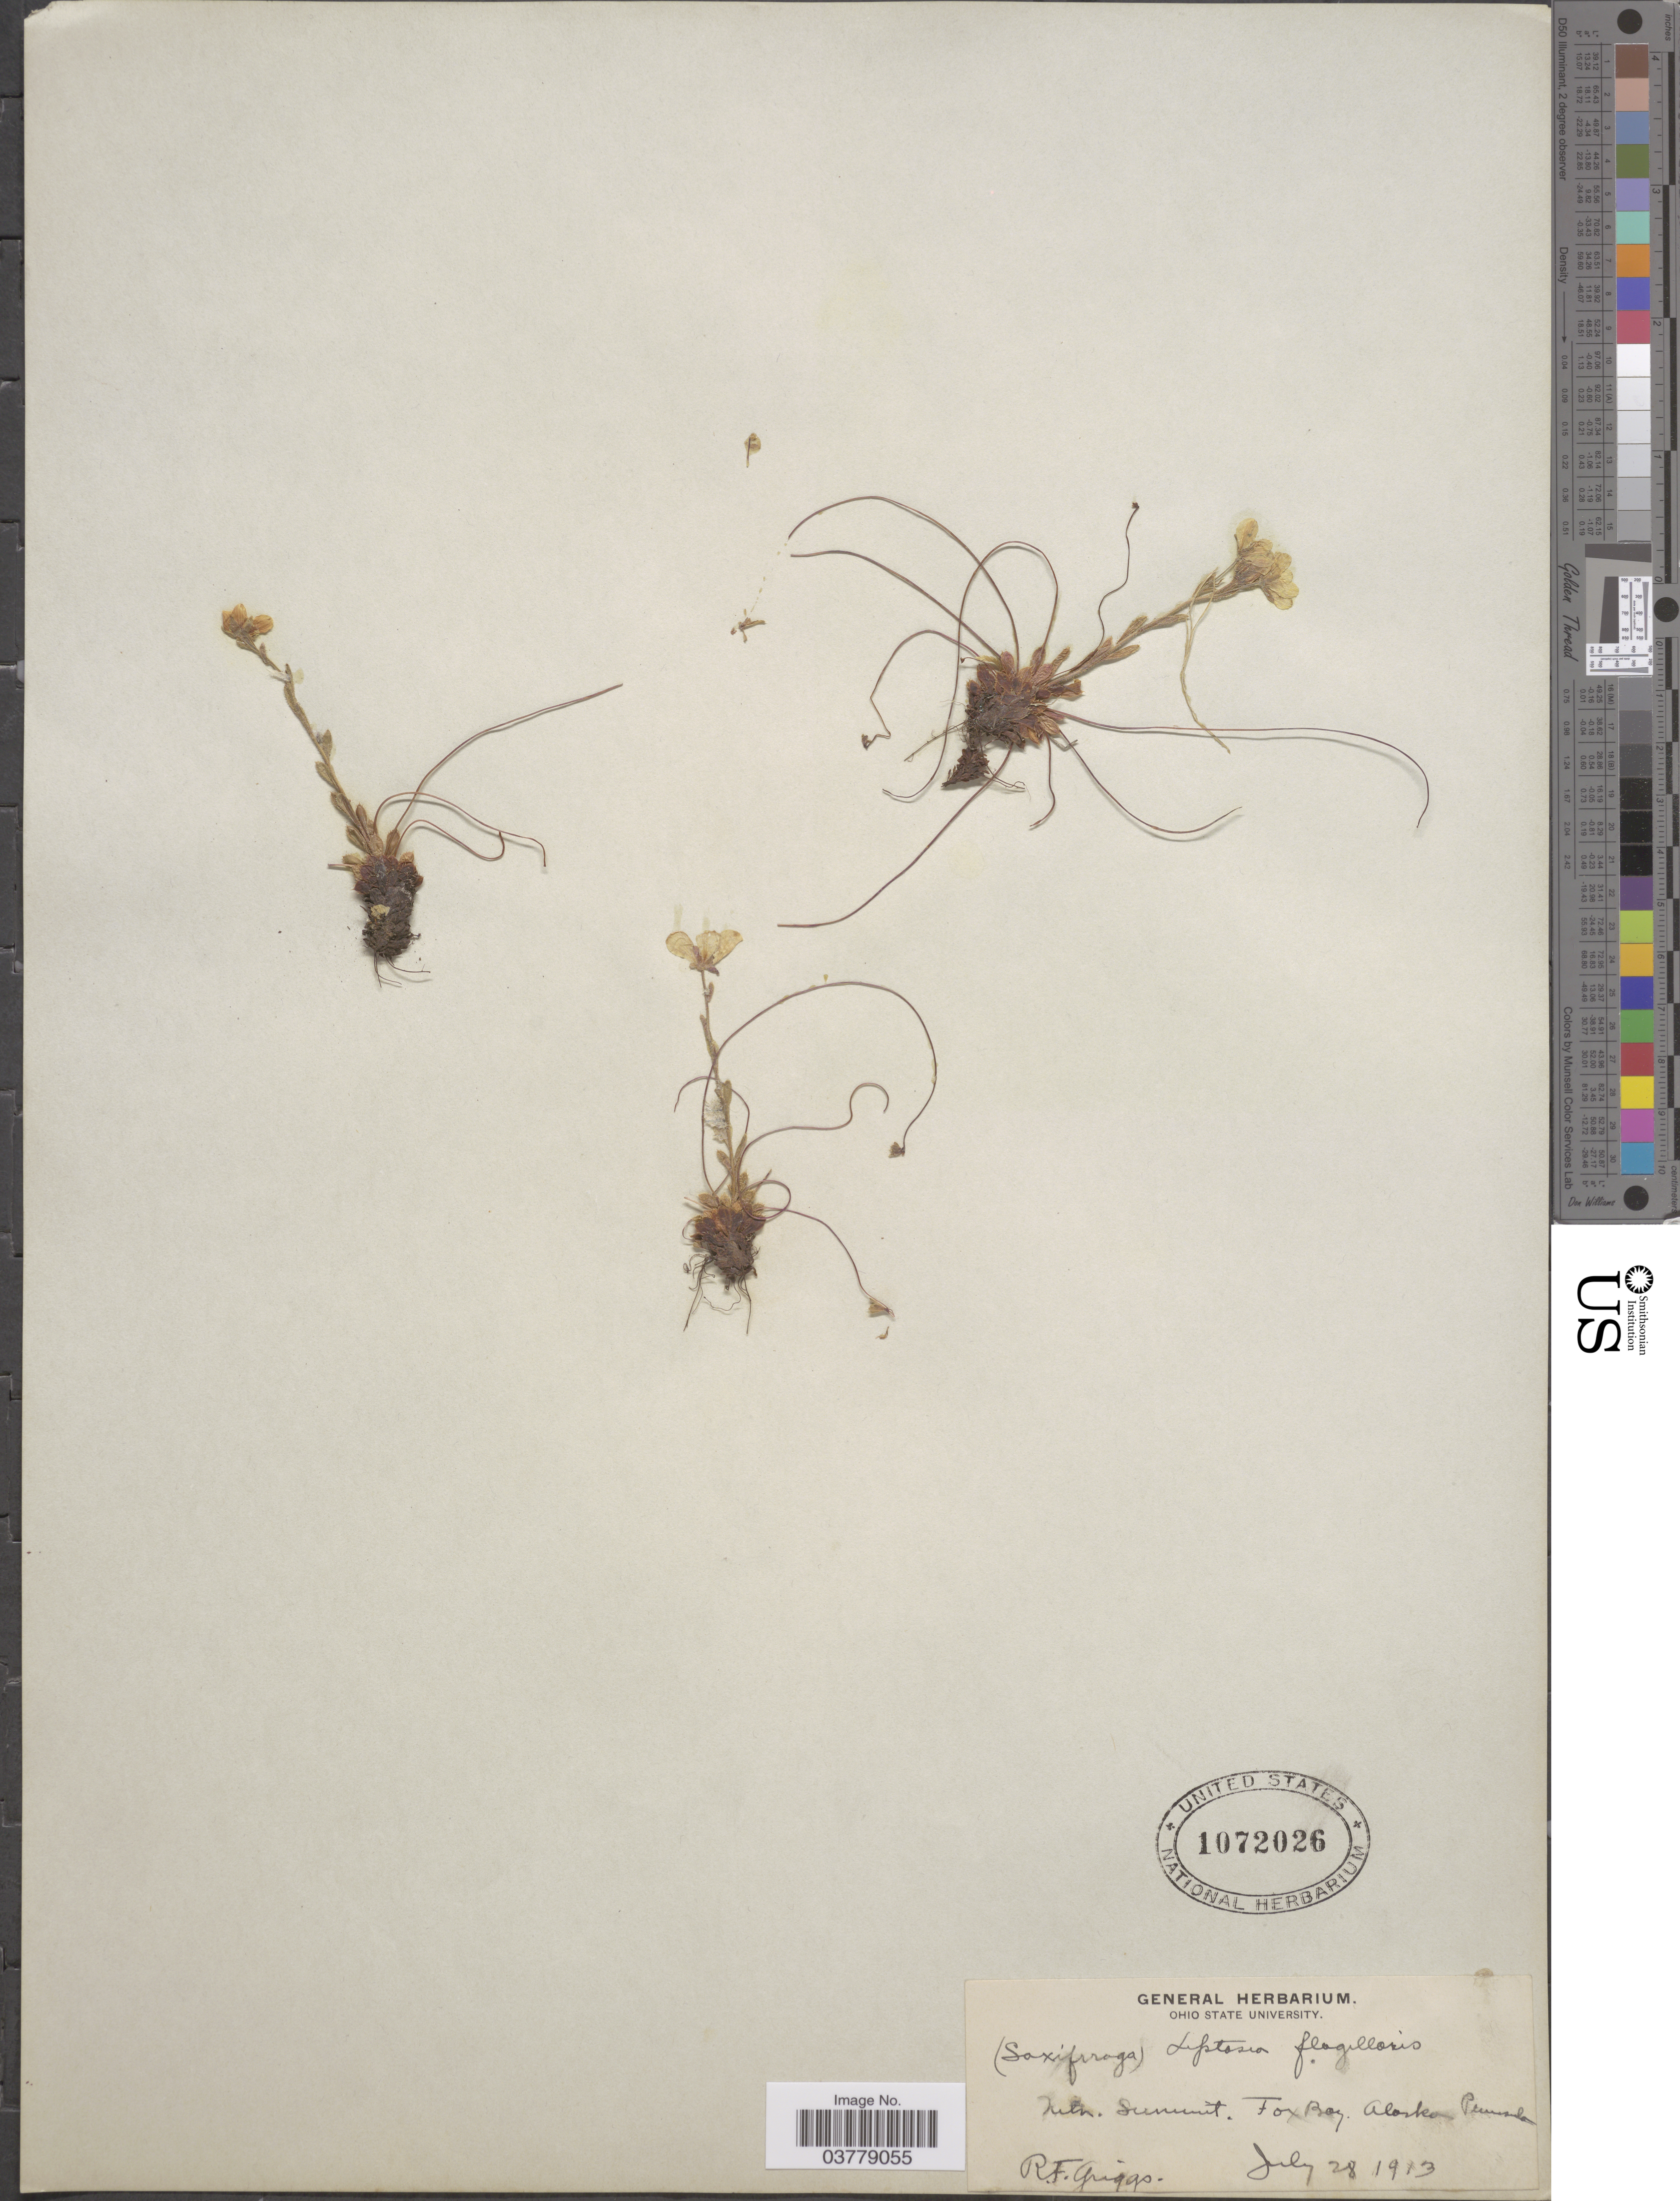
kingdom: Plantae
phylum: Tracheophyta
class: Magnoliopsida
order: Saxifragales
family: Saxifragaceae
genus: Saxifraga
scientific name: Saxifraga flagellaris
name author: Willd. ex Sternb.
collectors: R. F. Griggs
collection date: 1913-07-28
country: United States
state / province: Alaska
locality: Mtn. Summit. Fox Bay. Alaska Peninsula.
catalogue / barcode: US 1072026